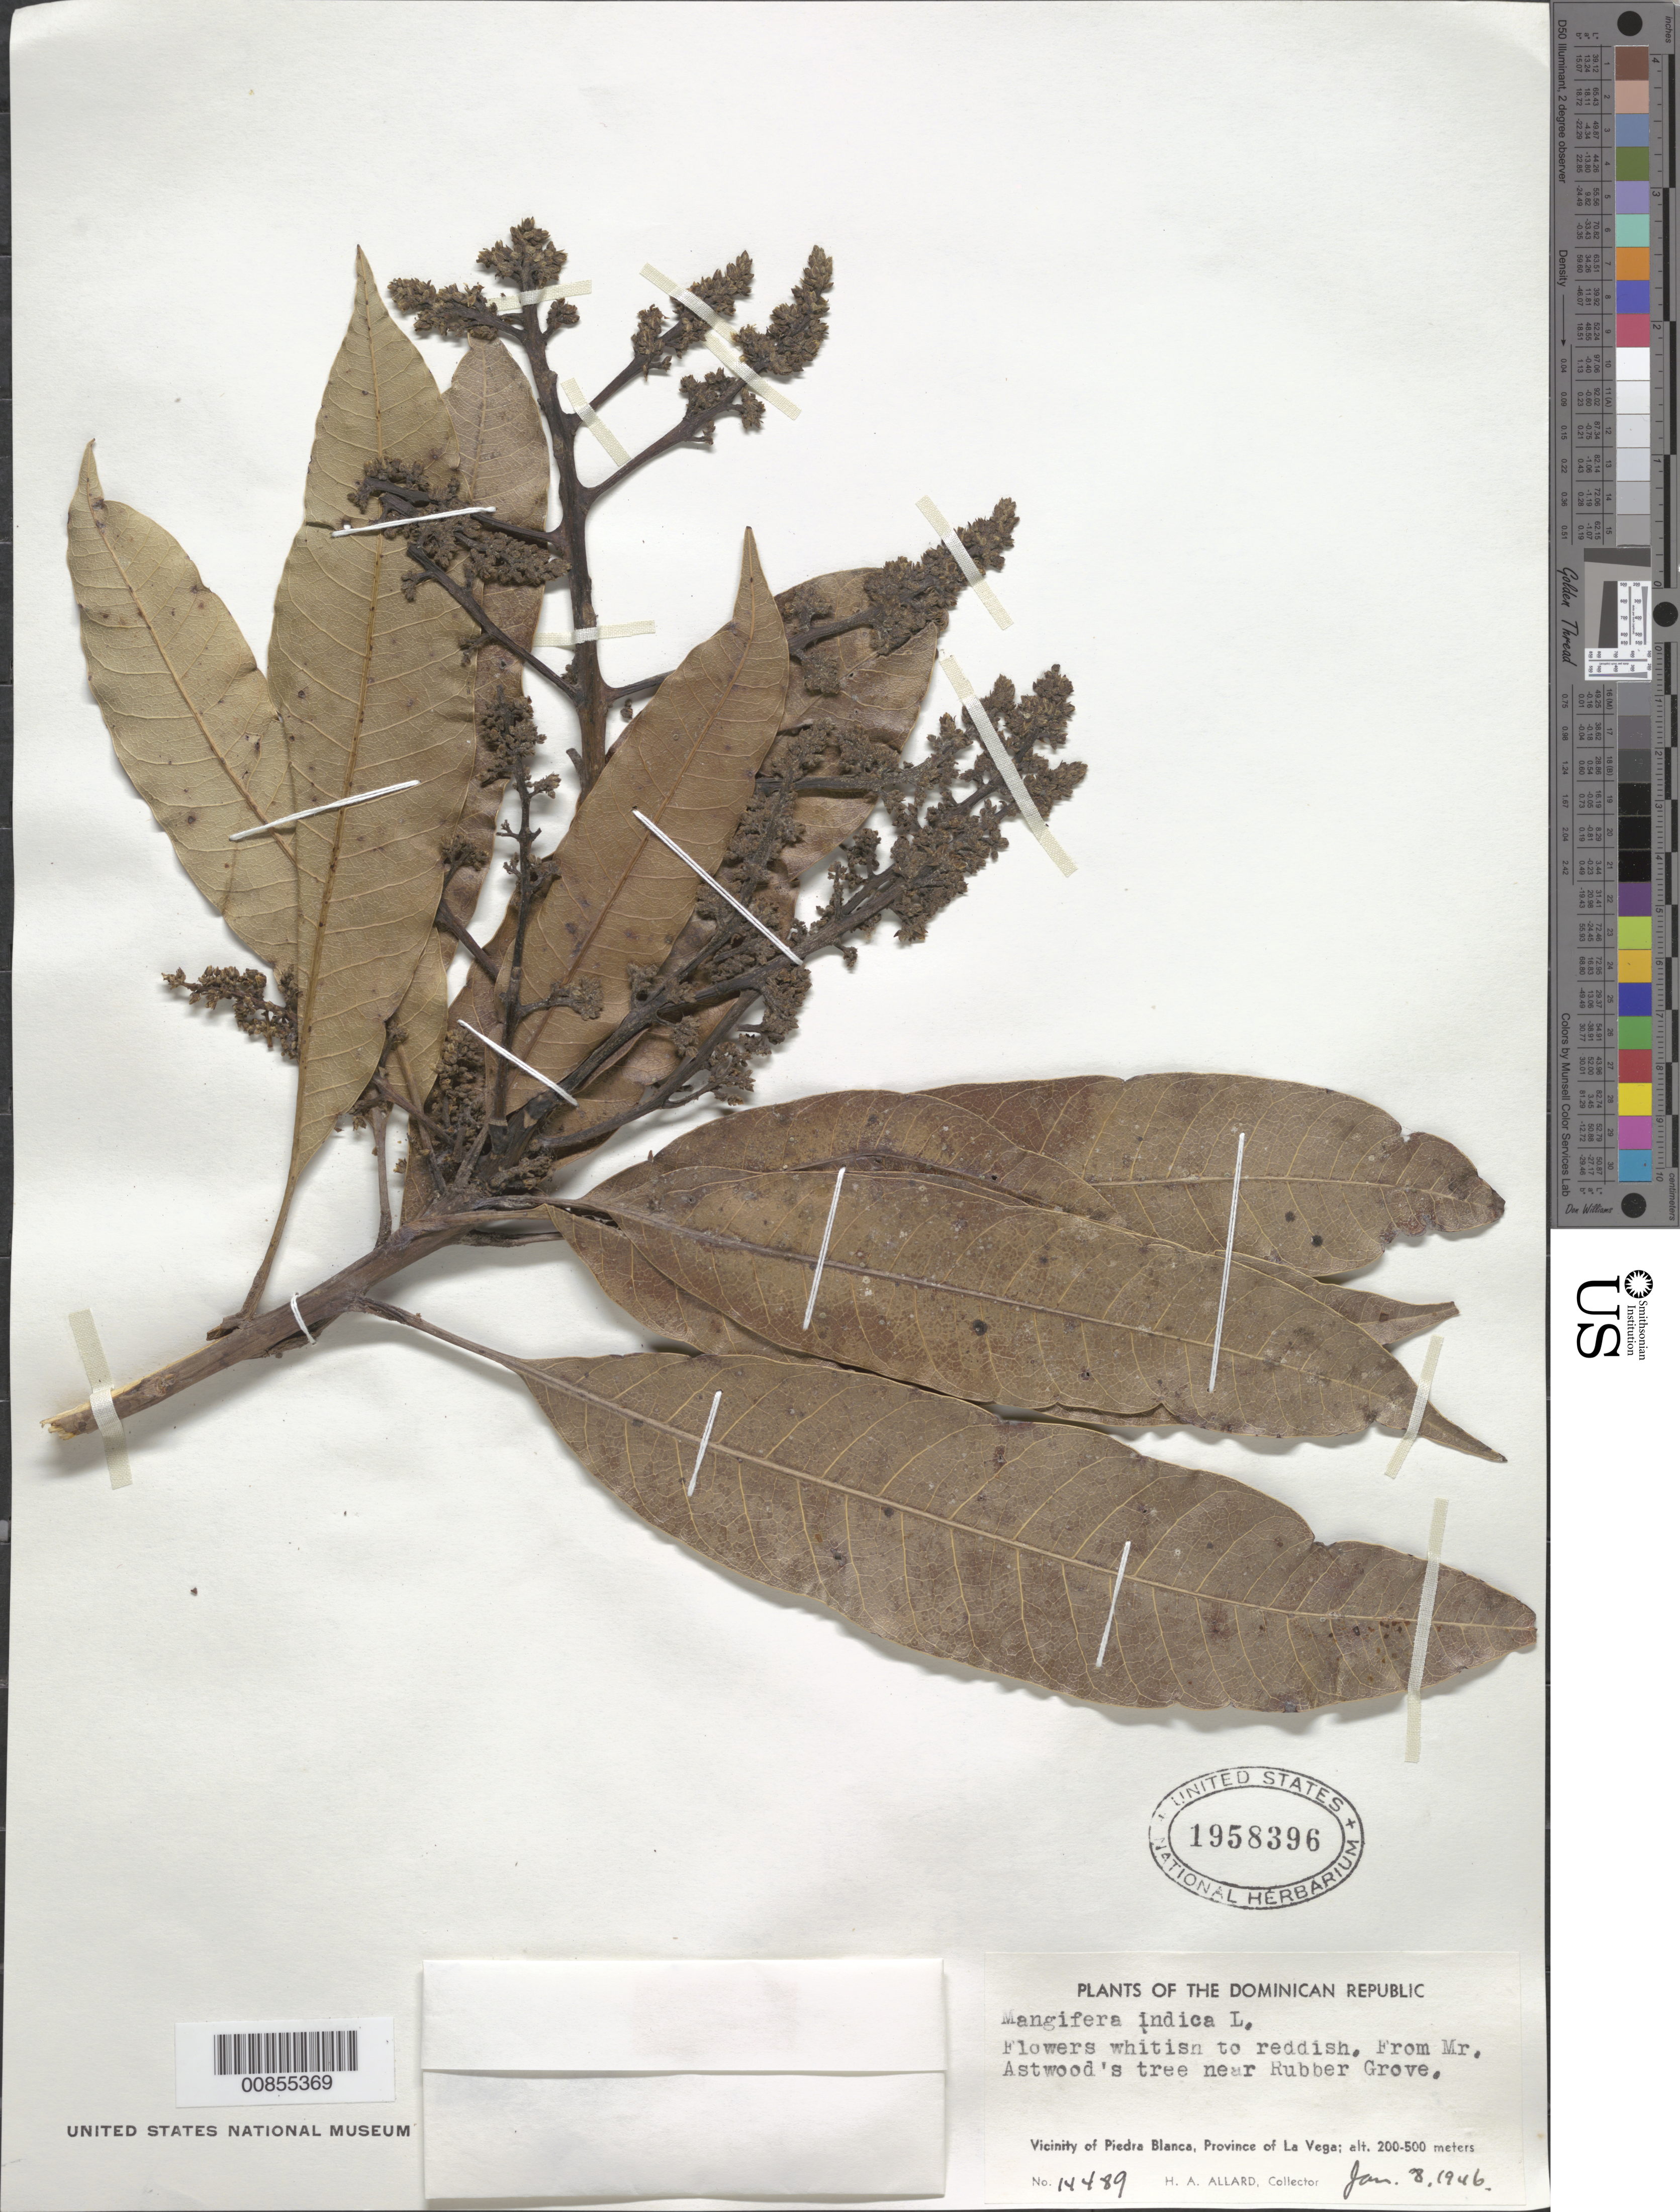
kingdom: Plantae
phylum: Tracheophyta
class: Magnoliopsida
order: Sapindales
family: Anacardiaceae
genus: Mangifera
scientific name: Mangifera indica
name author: L.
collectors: H. A. Allard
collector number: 14489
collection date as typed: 08 Jan 1946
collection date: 1946-01-08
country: Dominican Republic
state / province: La Vega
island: Hispaniola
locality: Vicinity of Piedra Blanca, near Rubber Grove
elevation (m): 200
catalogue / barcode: US 1958396